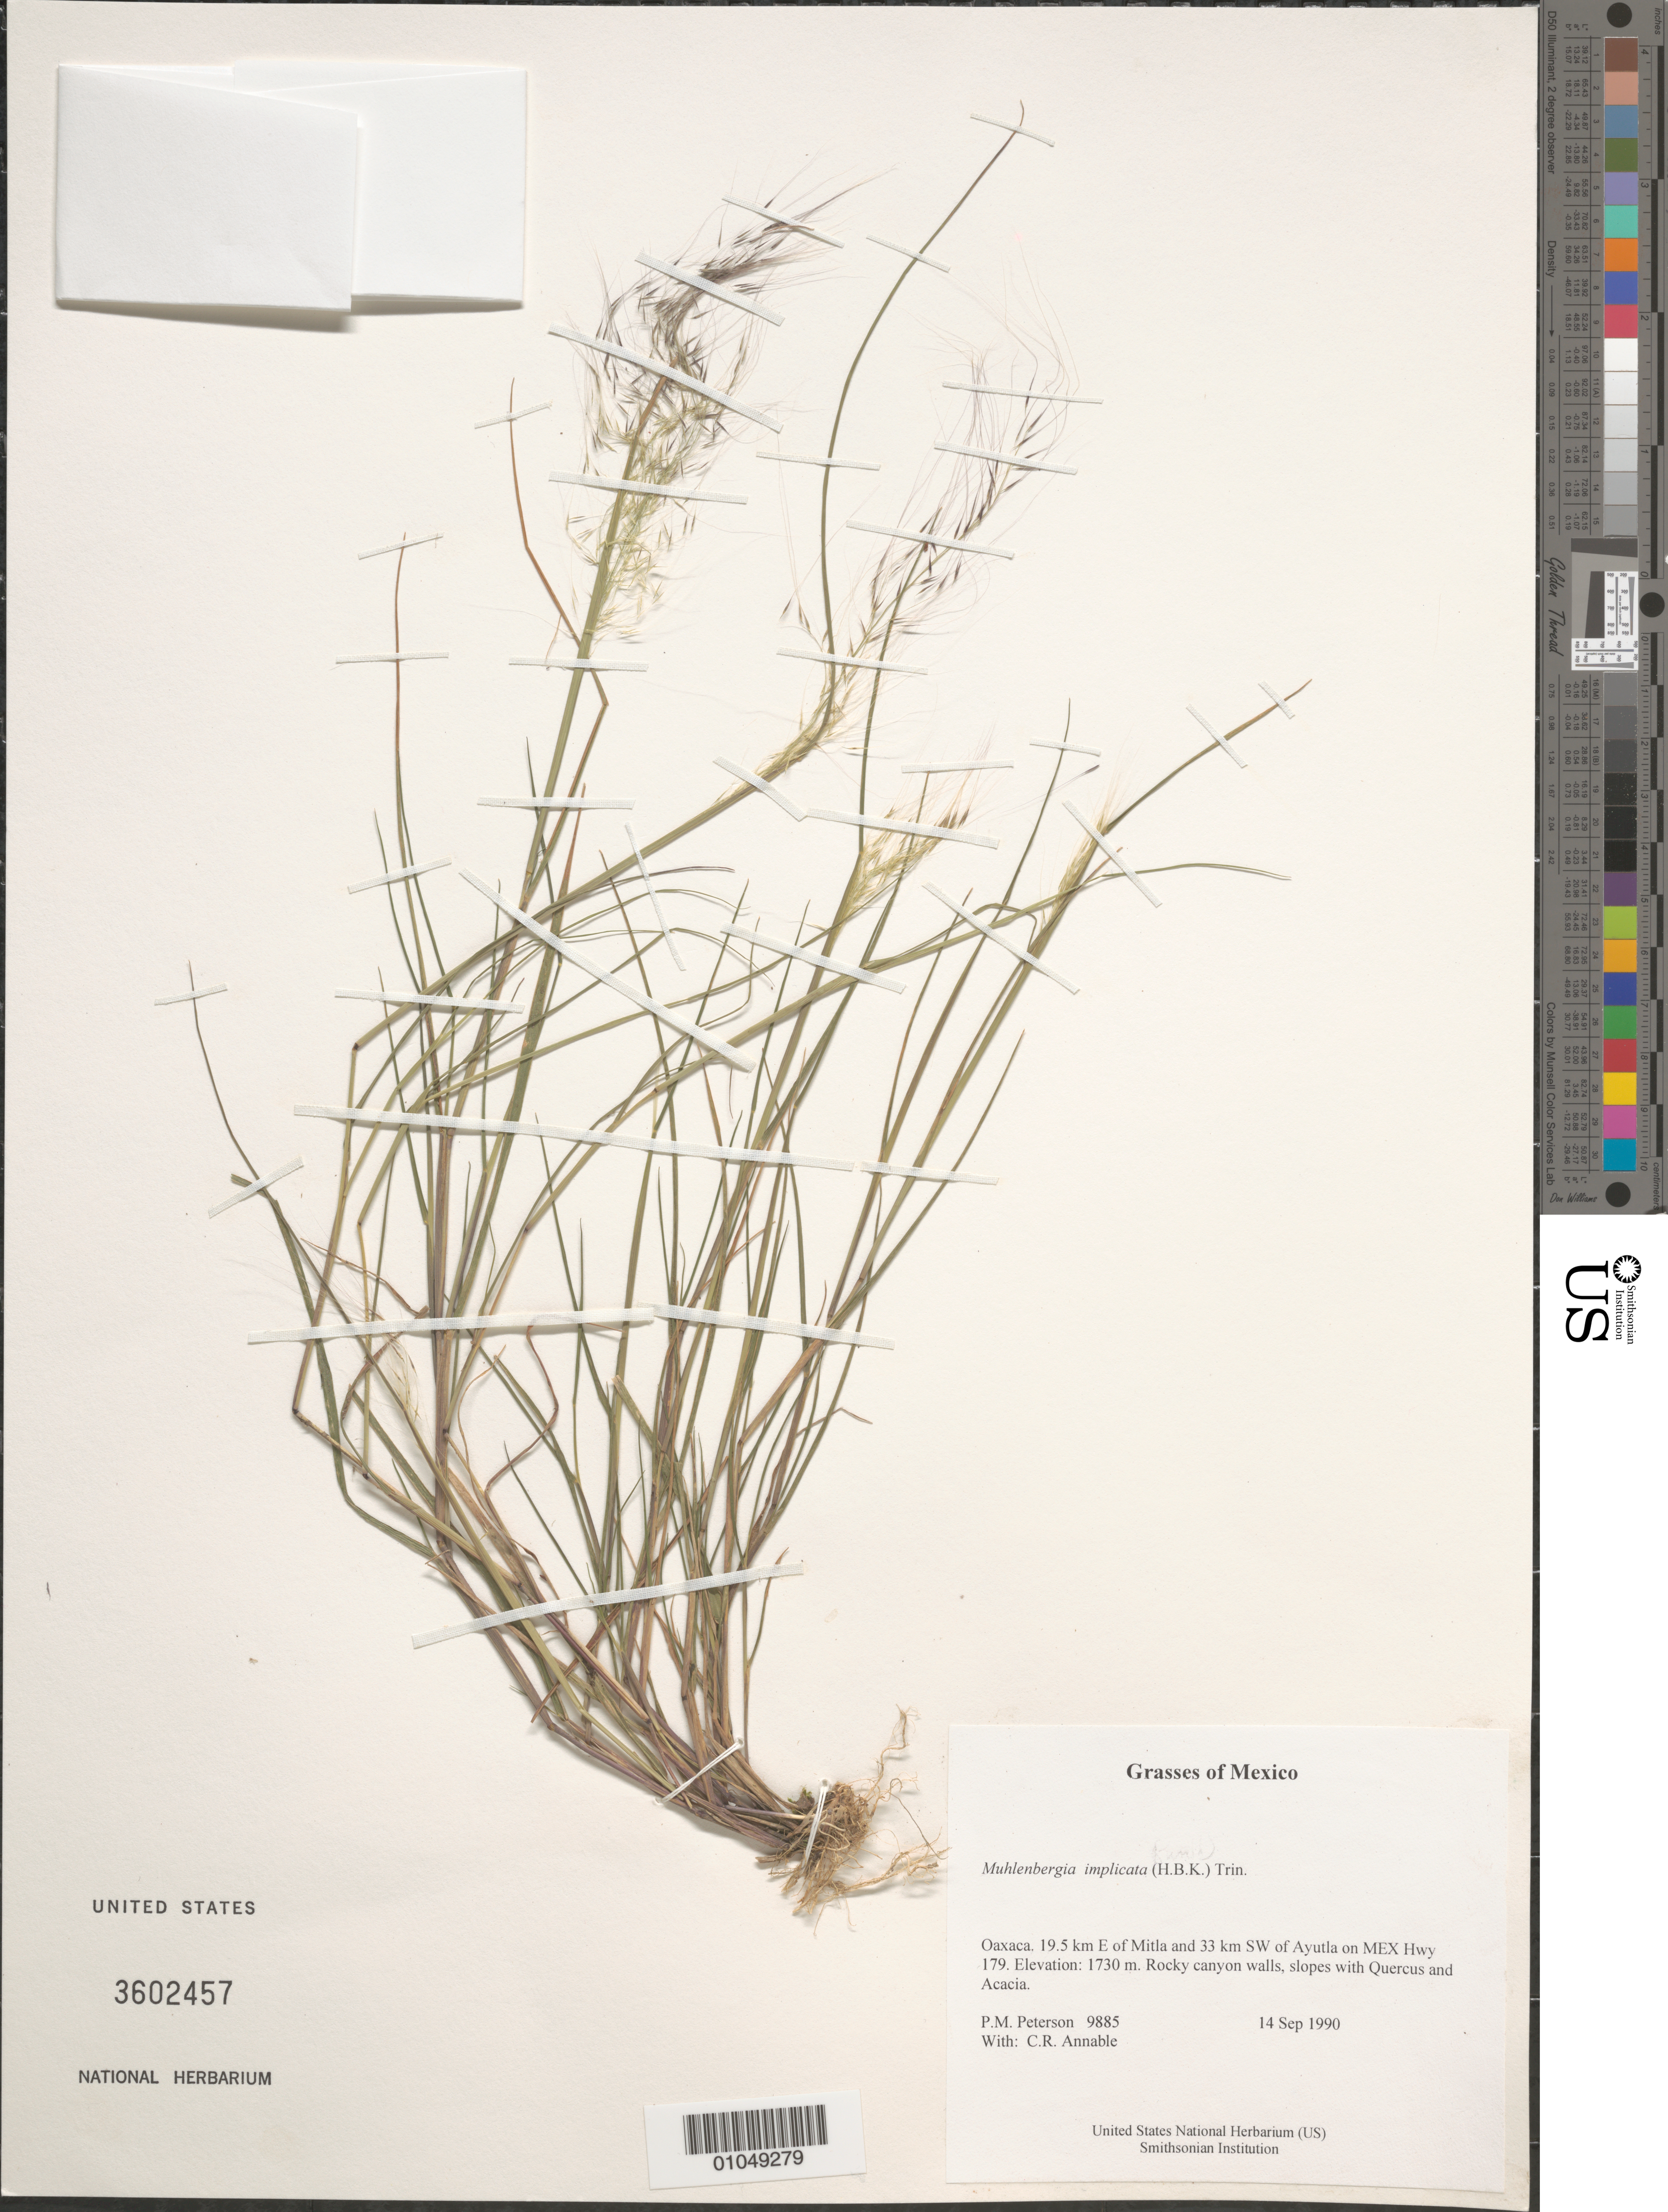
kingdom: Plantae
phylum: Tracheophyta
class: Liliopsida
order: Poales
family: Poaceae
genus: Muhlenbergia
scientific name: Muhlenbergia implicata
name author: (Kunth) Trin.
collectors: P. M. Peterson & C. R. Annable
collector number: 09885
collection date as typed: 14 Sep 1990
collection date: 1990-09-14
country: Mexico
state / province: Oaxaca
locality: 19.5 km E of Mitla and 33 km SW of Ayutla on MEX Hwy 179.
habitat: Rocky canyon walls, slopes with Quercus and Acacia.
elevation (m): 1730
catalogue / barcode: US 3602457